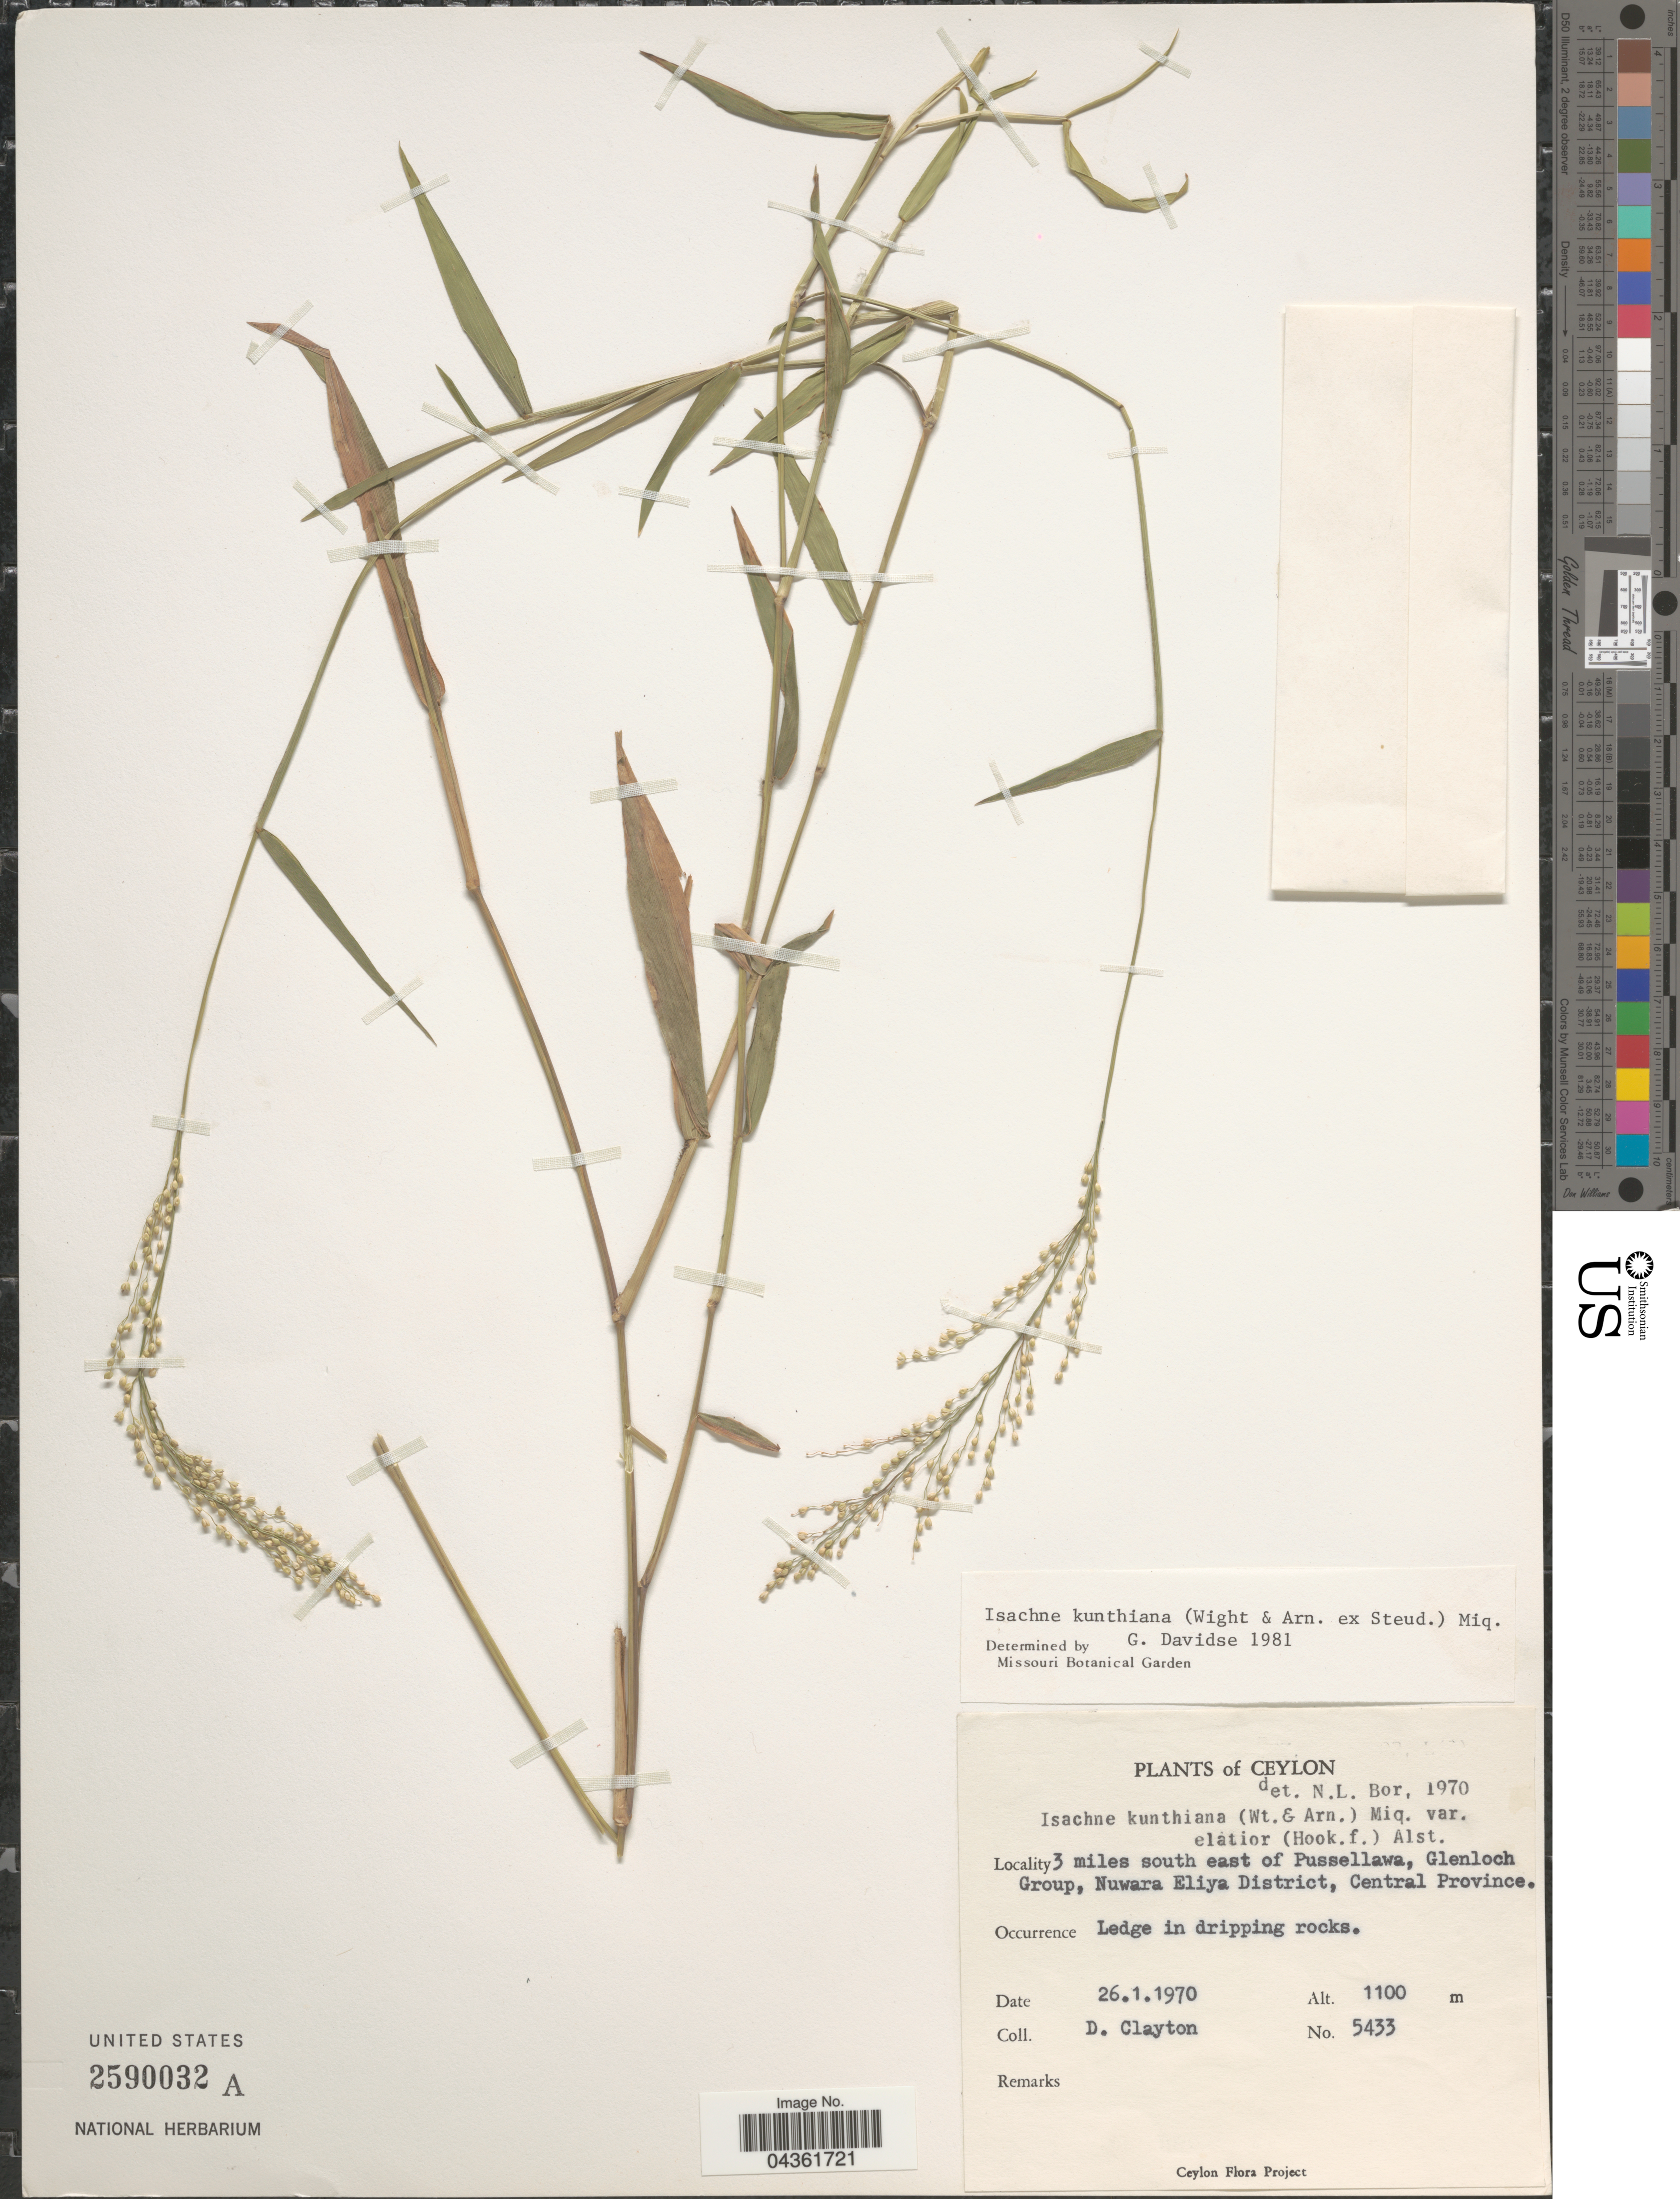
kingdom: Plantae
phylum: Tracheophyta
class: Liliopsida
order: Poales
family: Poaceae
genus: Isachne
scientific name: Isachne kunthiana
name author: (Wight & Arn. ex Steud.) Miq.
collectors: D. Clayton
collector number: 5433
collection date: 1970-01-26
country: Sri Lanka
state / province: Central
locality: Ceylon. 3 miles south east of Pussellawa, Glenloch Group, Nuwara Eliya District.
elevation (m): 1100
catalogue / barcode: US 2590032A